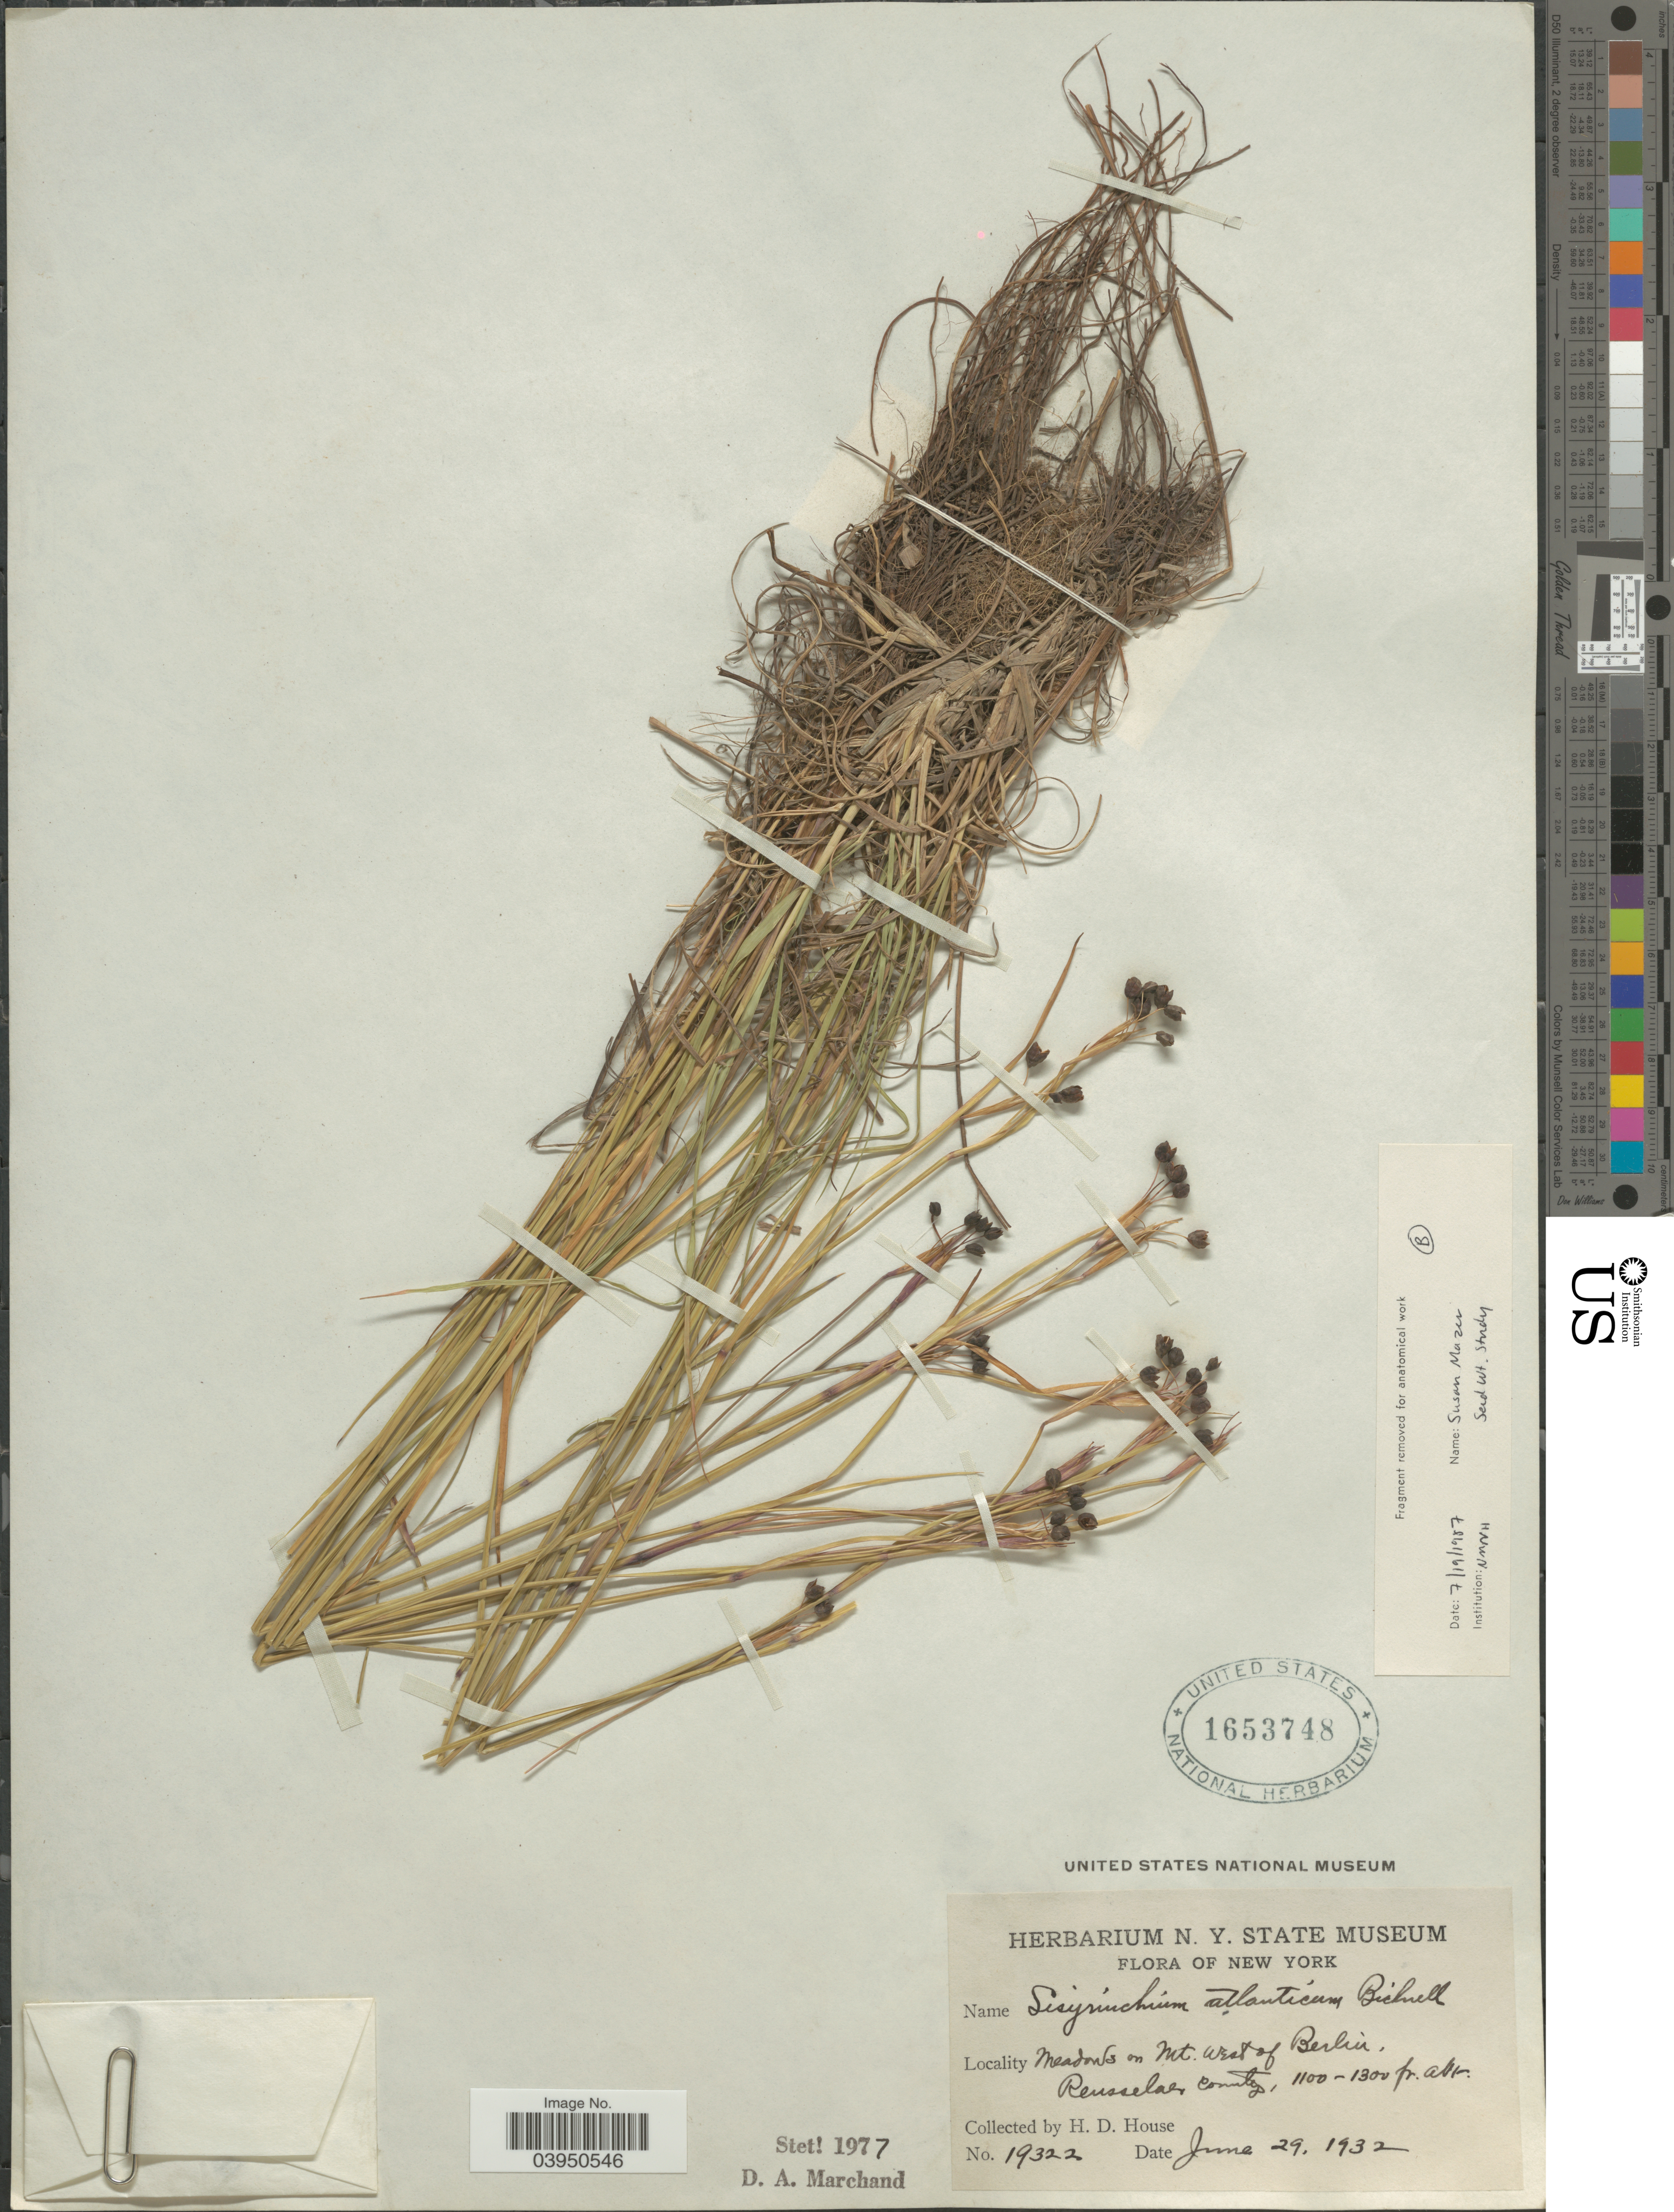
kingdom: Plantae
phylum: Tracheophyta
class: Liliopsida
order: Asparagales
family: Iridaceae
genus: Sisyrinchium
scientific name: Sisyrinchium atlanticum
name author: E.P. Bicknell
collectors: H. D. House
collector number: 19322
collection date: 1932-06-29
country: United States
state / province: New York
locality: Meadows on Mt. West of Berlin. Rensselaer County.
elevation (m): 335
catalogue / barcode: US 1653748